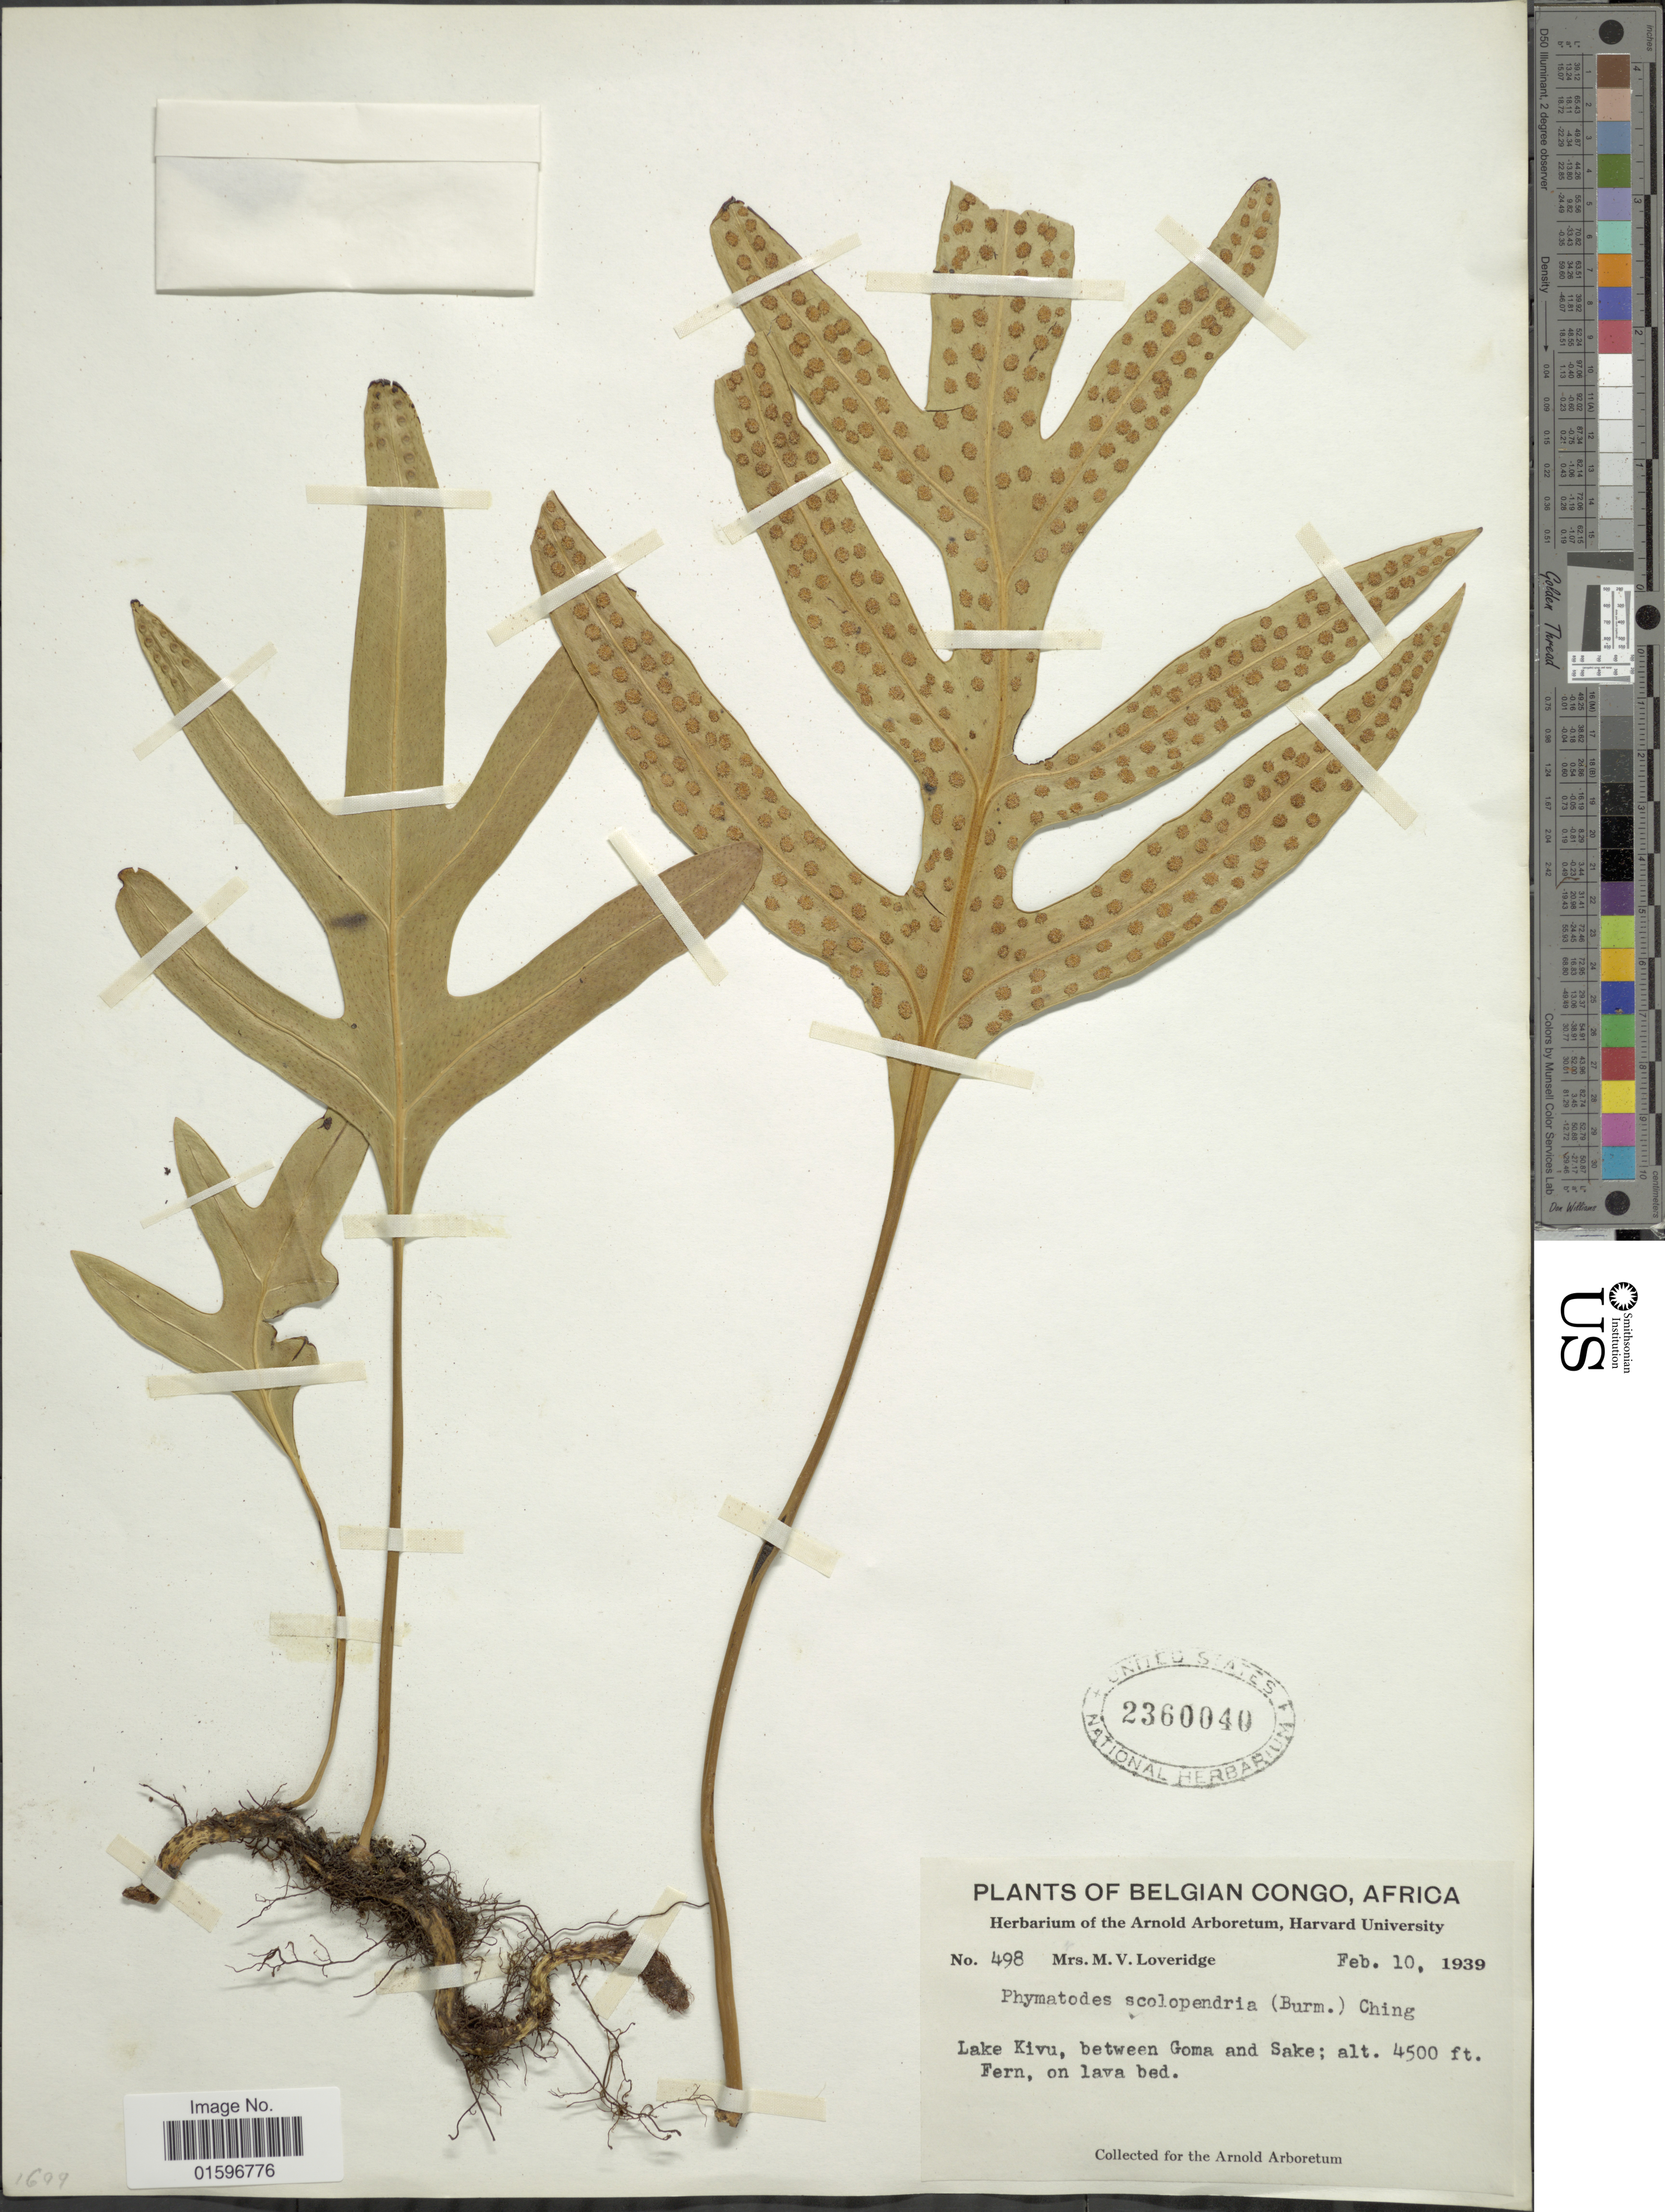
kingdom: Plantae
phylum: Tracheophyta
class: Polypodiopsida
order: Polypodiales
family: Polypodiaceae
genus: Polypodium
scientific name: Polypodium scolopendria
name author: Burm. f.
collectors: M. Loveridge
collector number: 498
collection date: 1939-02-10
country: Congo, Democratic Republic of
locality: Belgian Congo, Africa, Lake Kivu, between Goma and Sake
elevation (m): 1372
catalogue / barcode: US 2360040